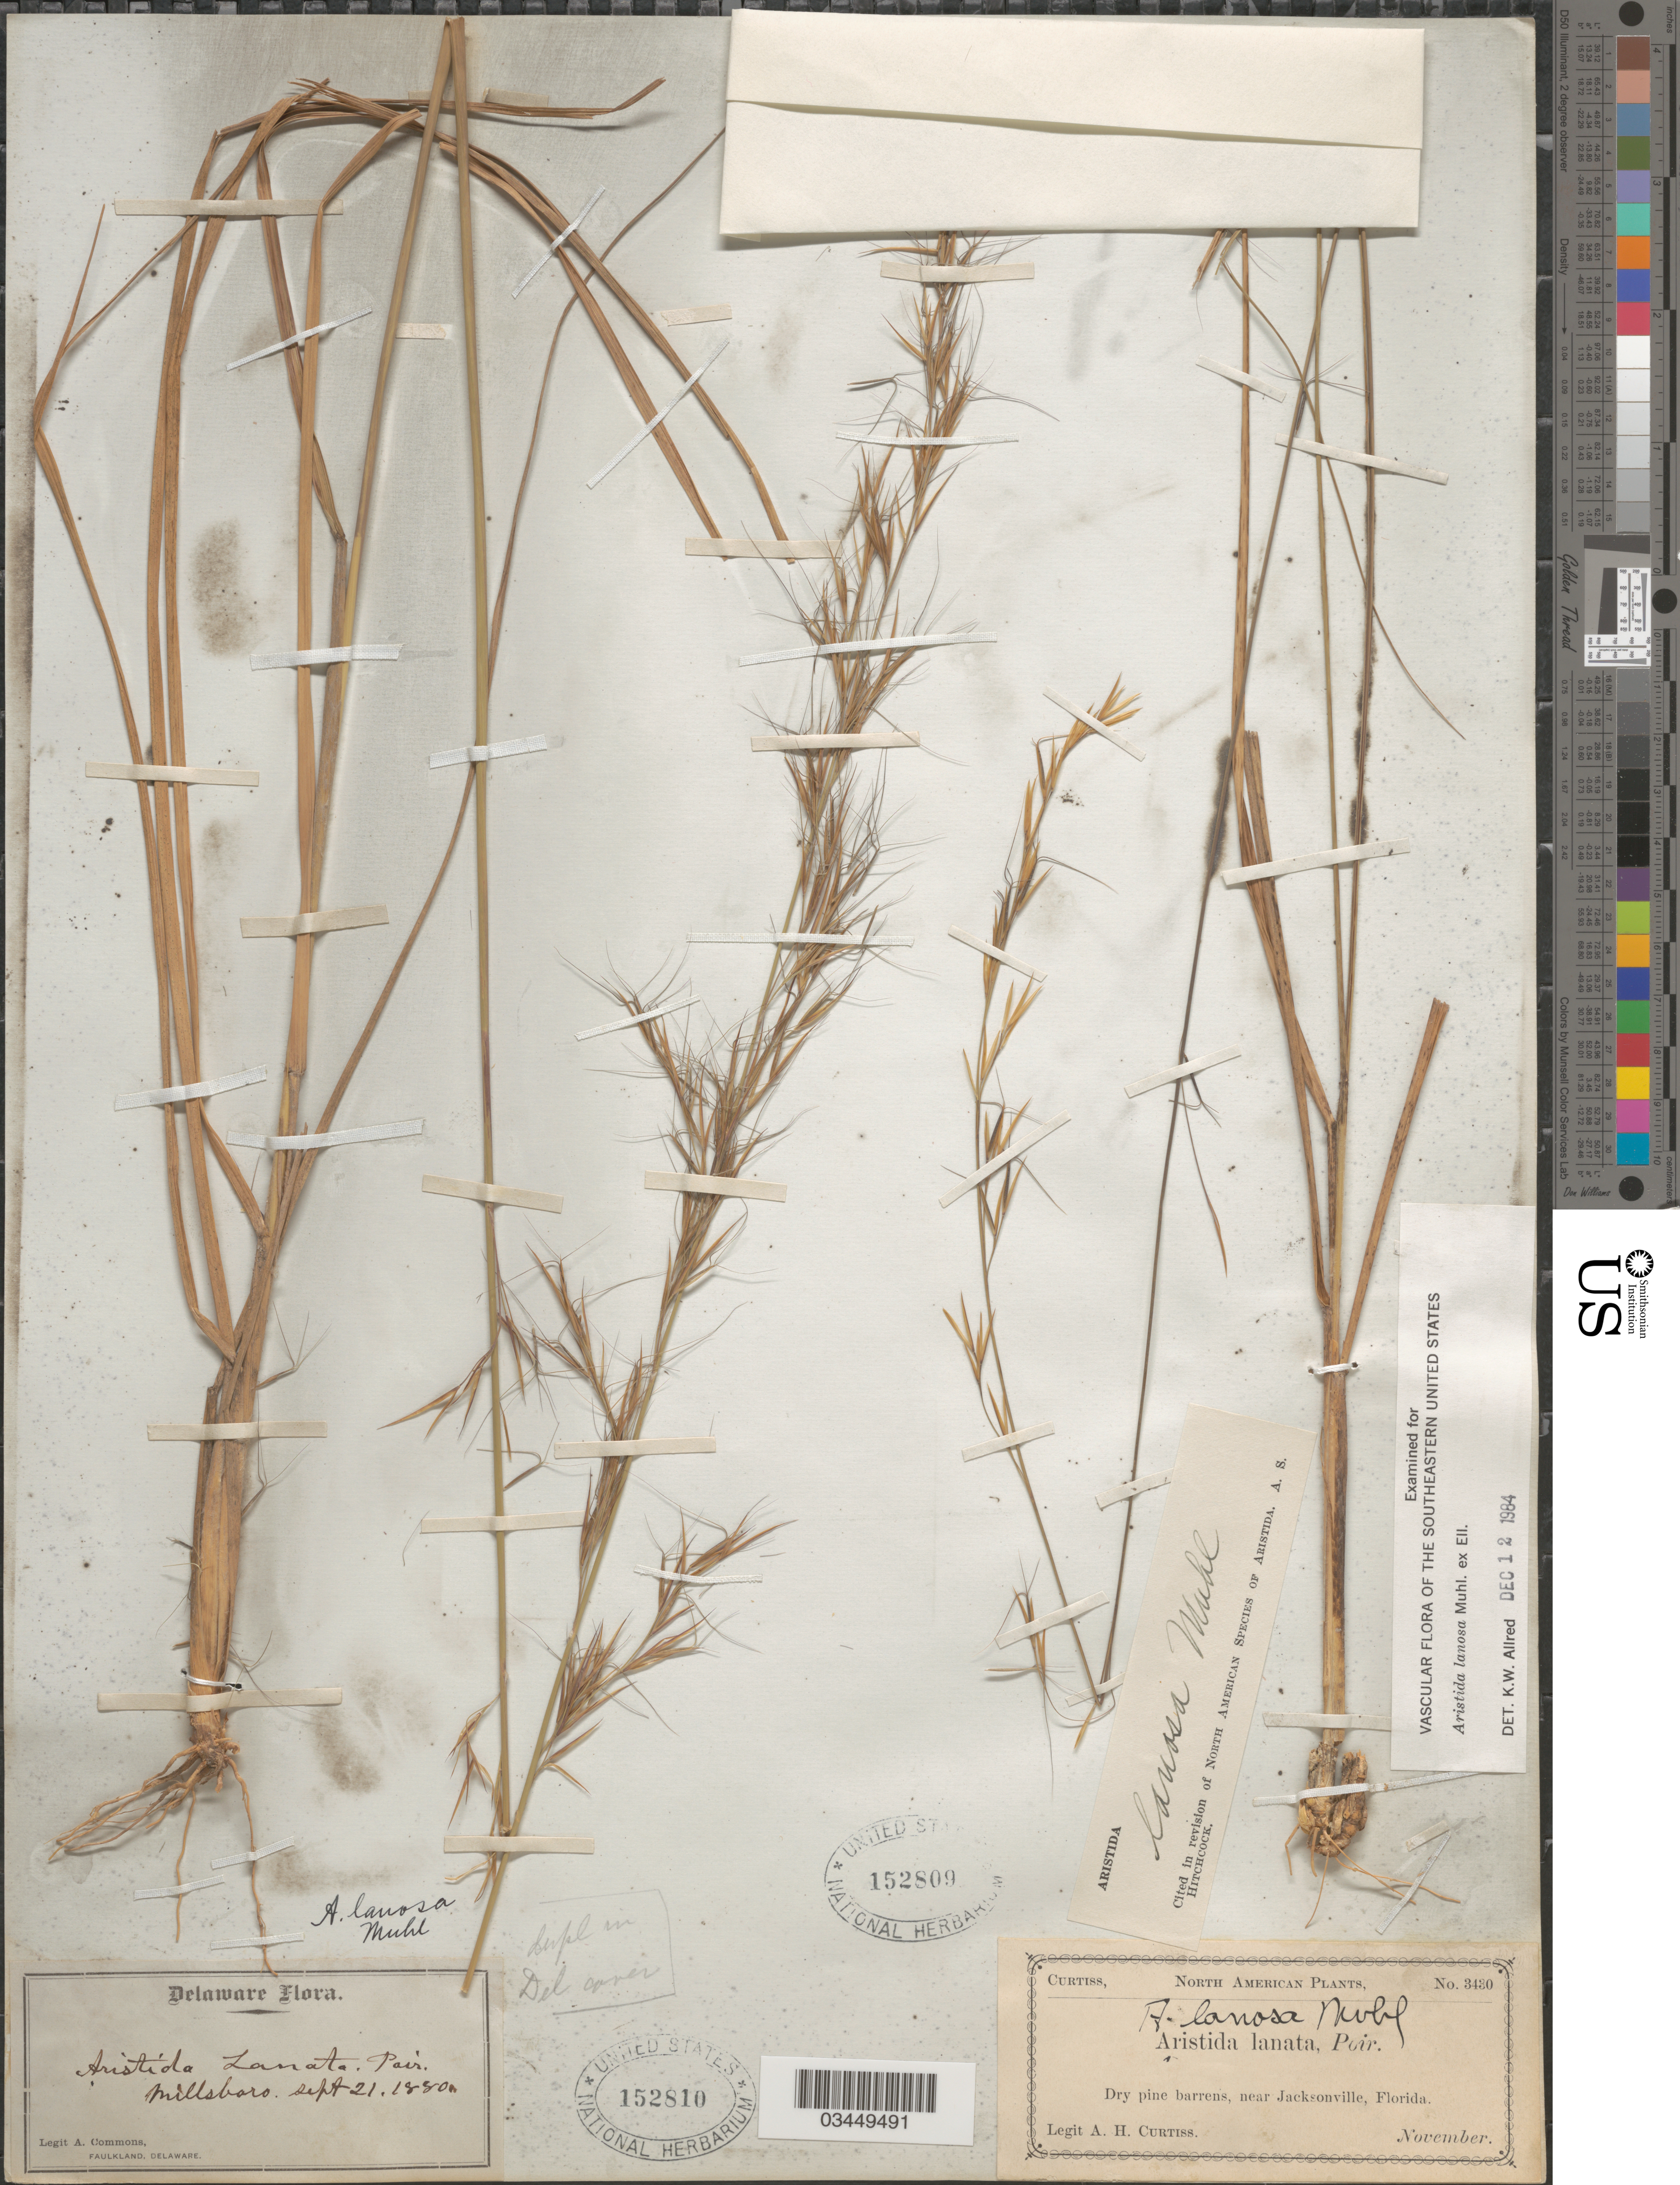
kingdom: Plantae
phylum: Tracheophyta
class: Liliopsida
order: Poales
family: Poaceae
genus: Aristida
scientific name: Aristida lanosa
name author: Muhl.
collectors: A. Commons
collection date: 1880-09-21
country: United States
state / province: Delaware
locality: Millsboro.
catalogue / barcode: US 152810